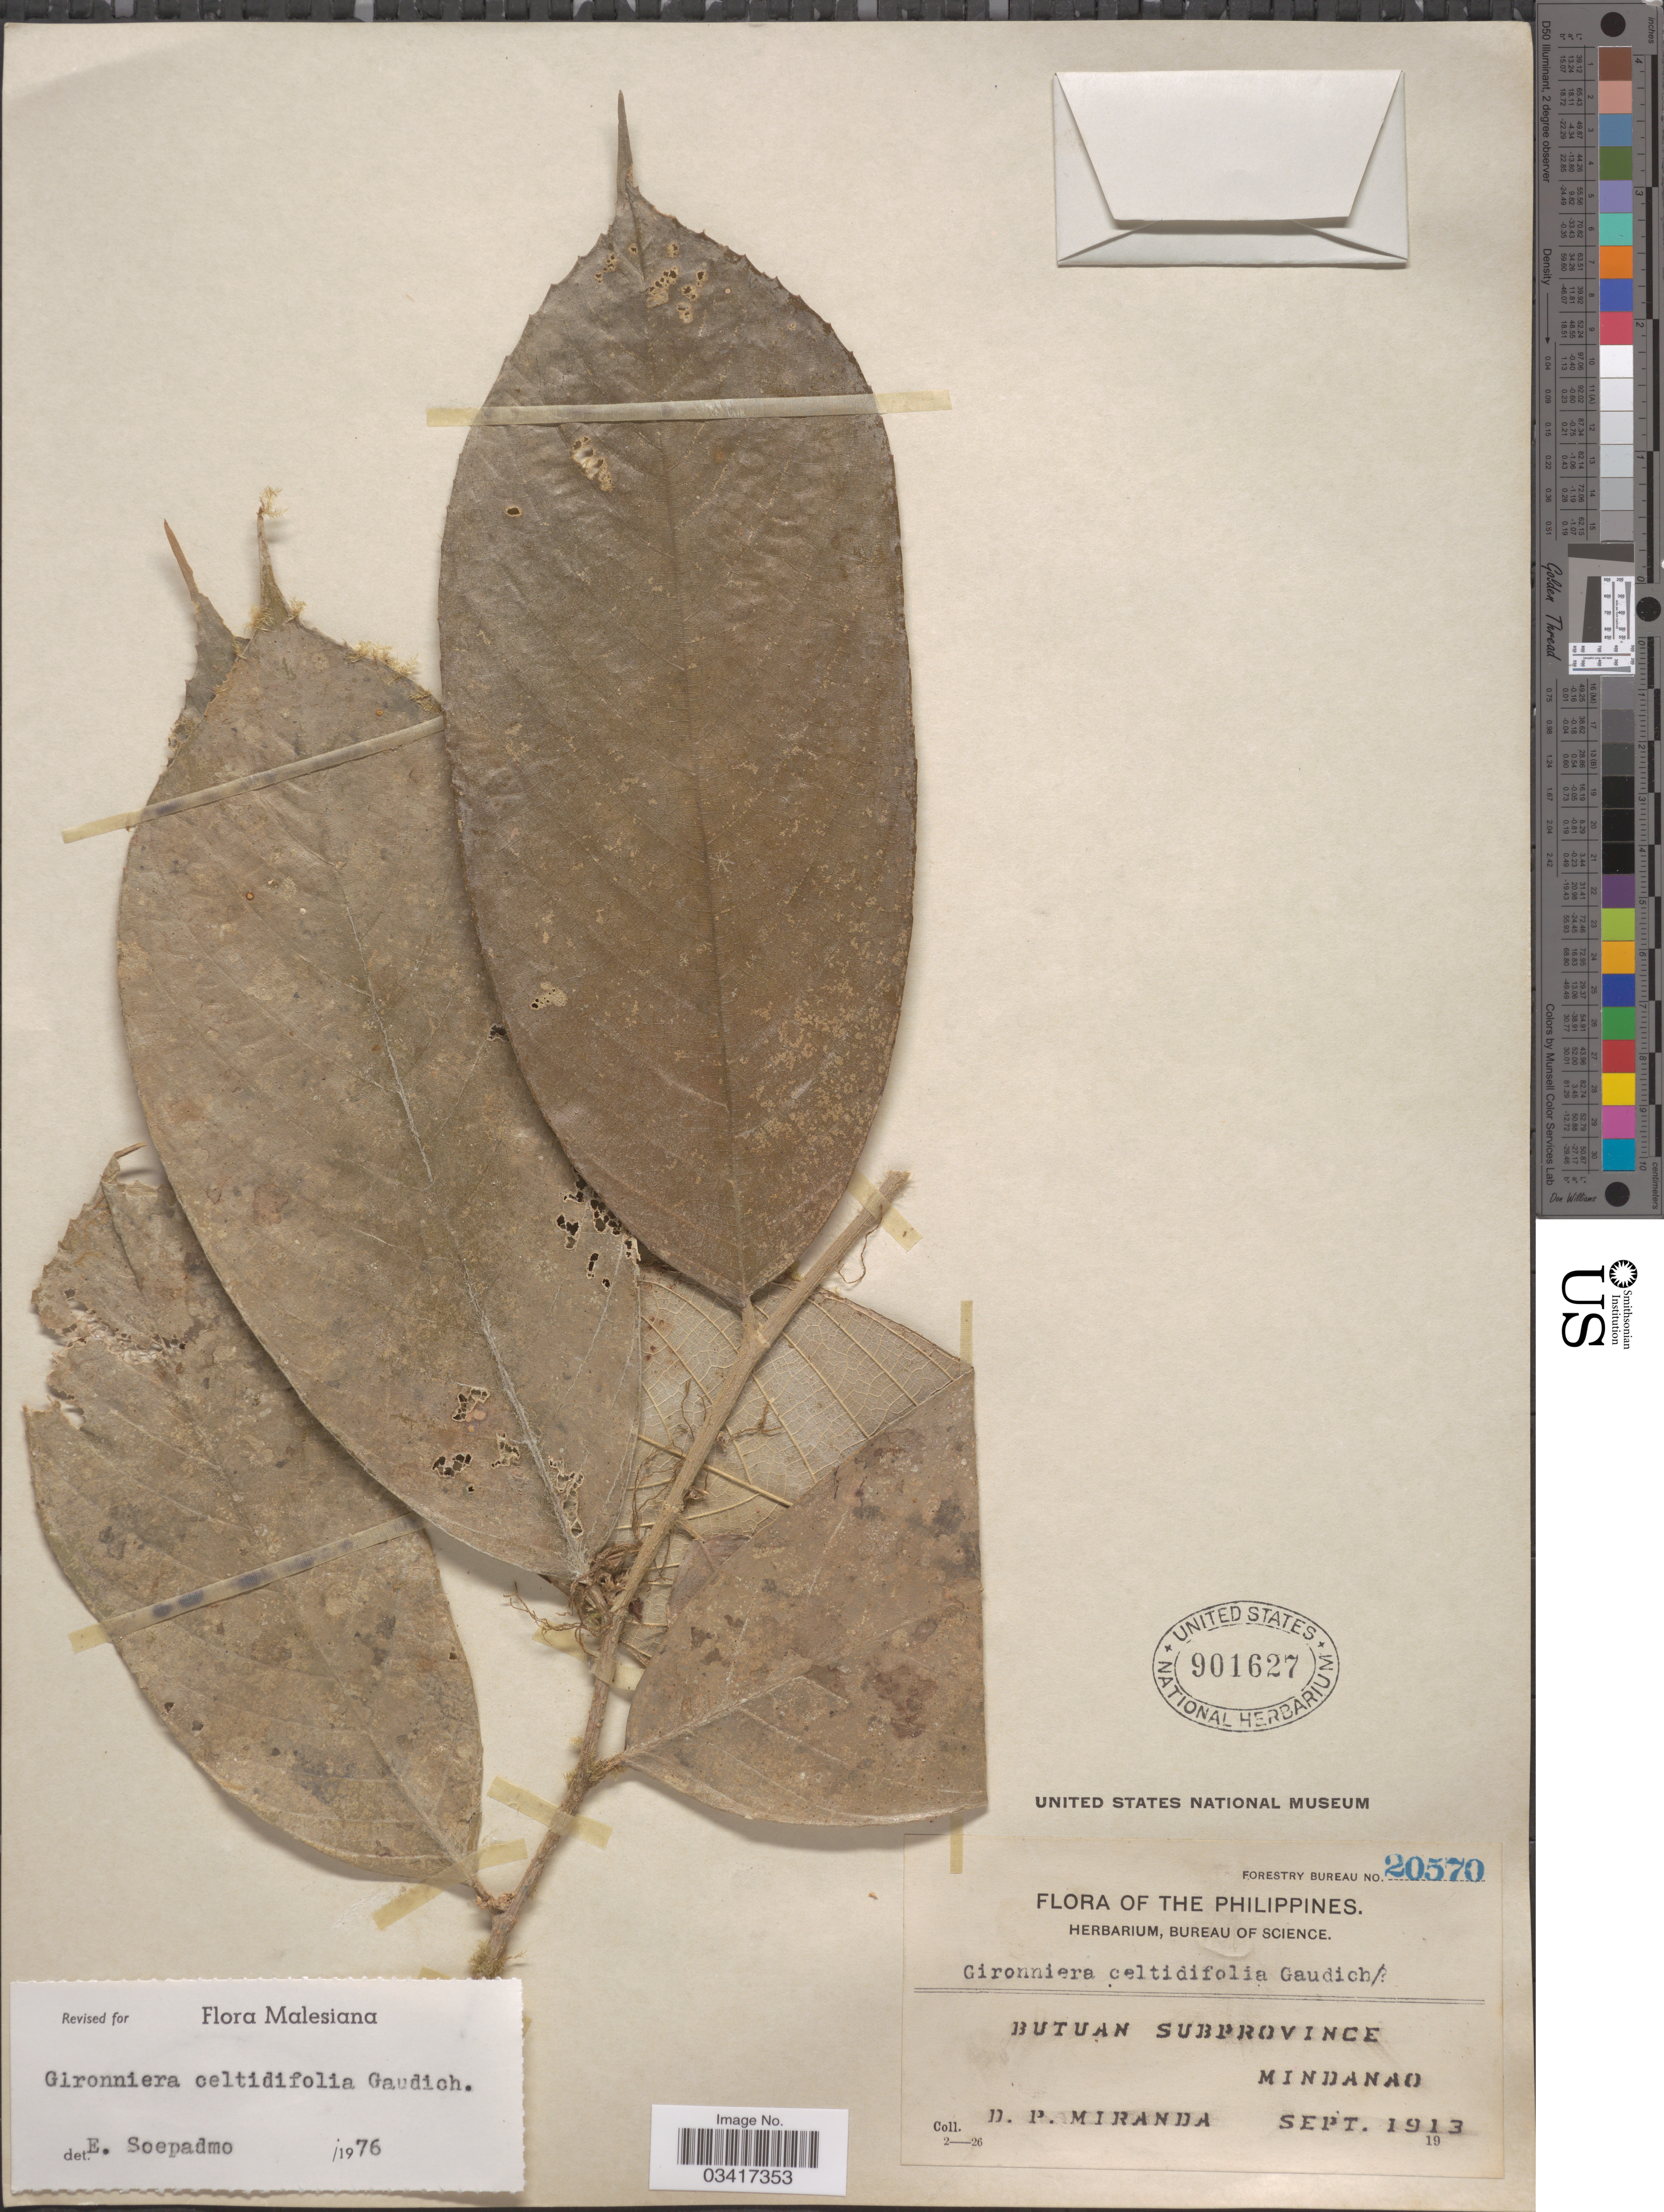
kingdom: Plantae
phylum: Tracheophyta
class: Magnoliopsida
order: Rosales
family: Cannabaceae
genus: Gironniera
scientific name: Gironniera celtidifolia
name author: Gaudich.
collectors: D. P. Miranda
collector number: Forestry Bureau 20570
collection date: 1913-09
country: Philippines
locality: Butuan Subprovince, Mindanao.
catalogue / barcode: US 901627